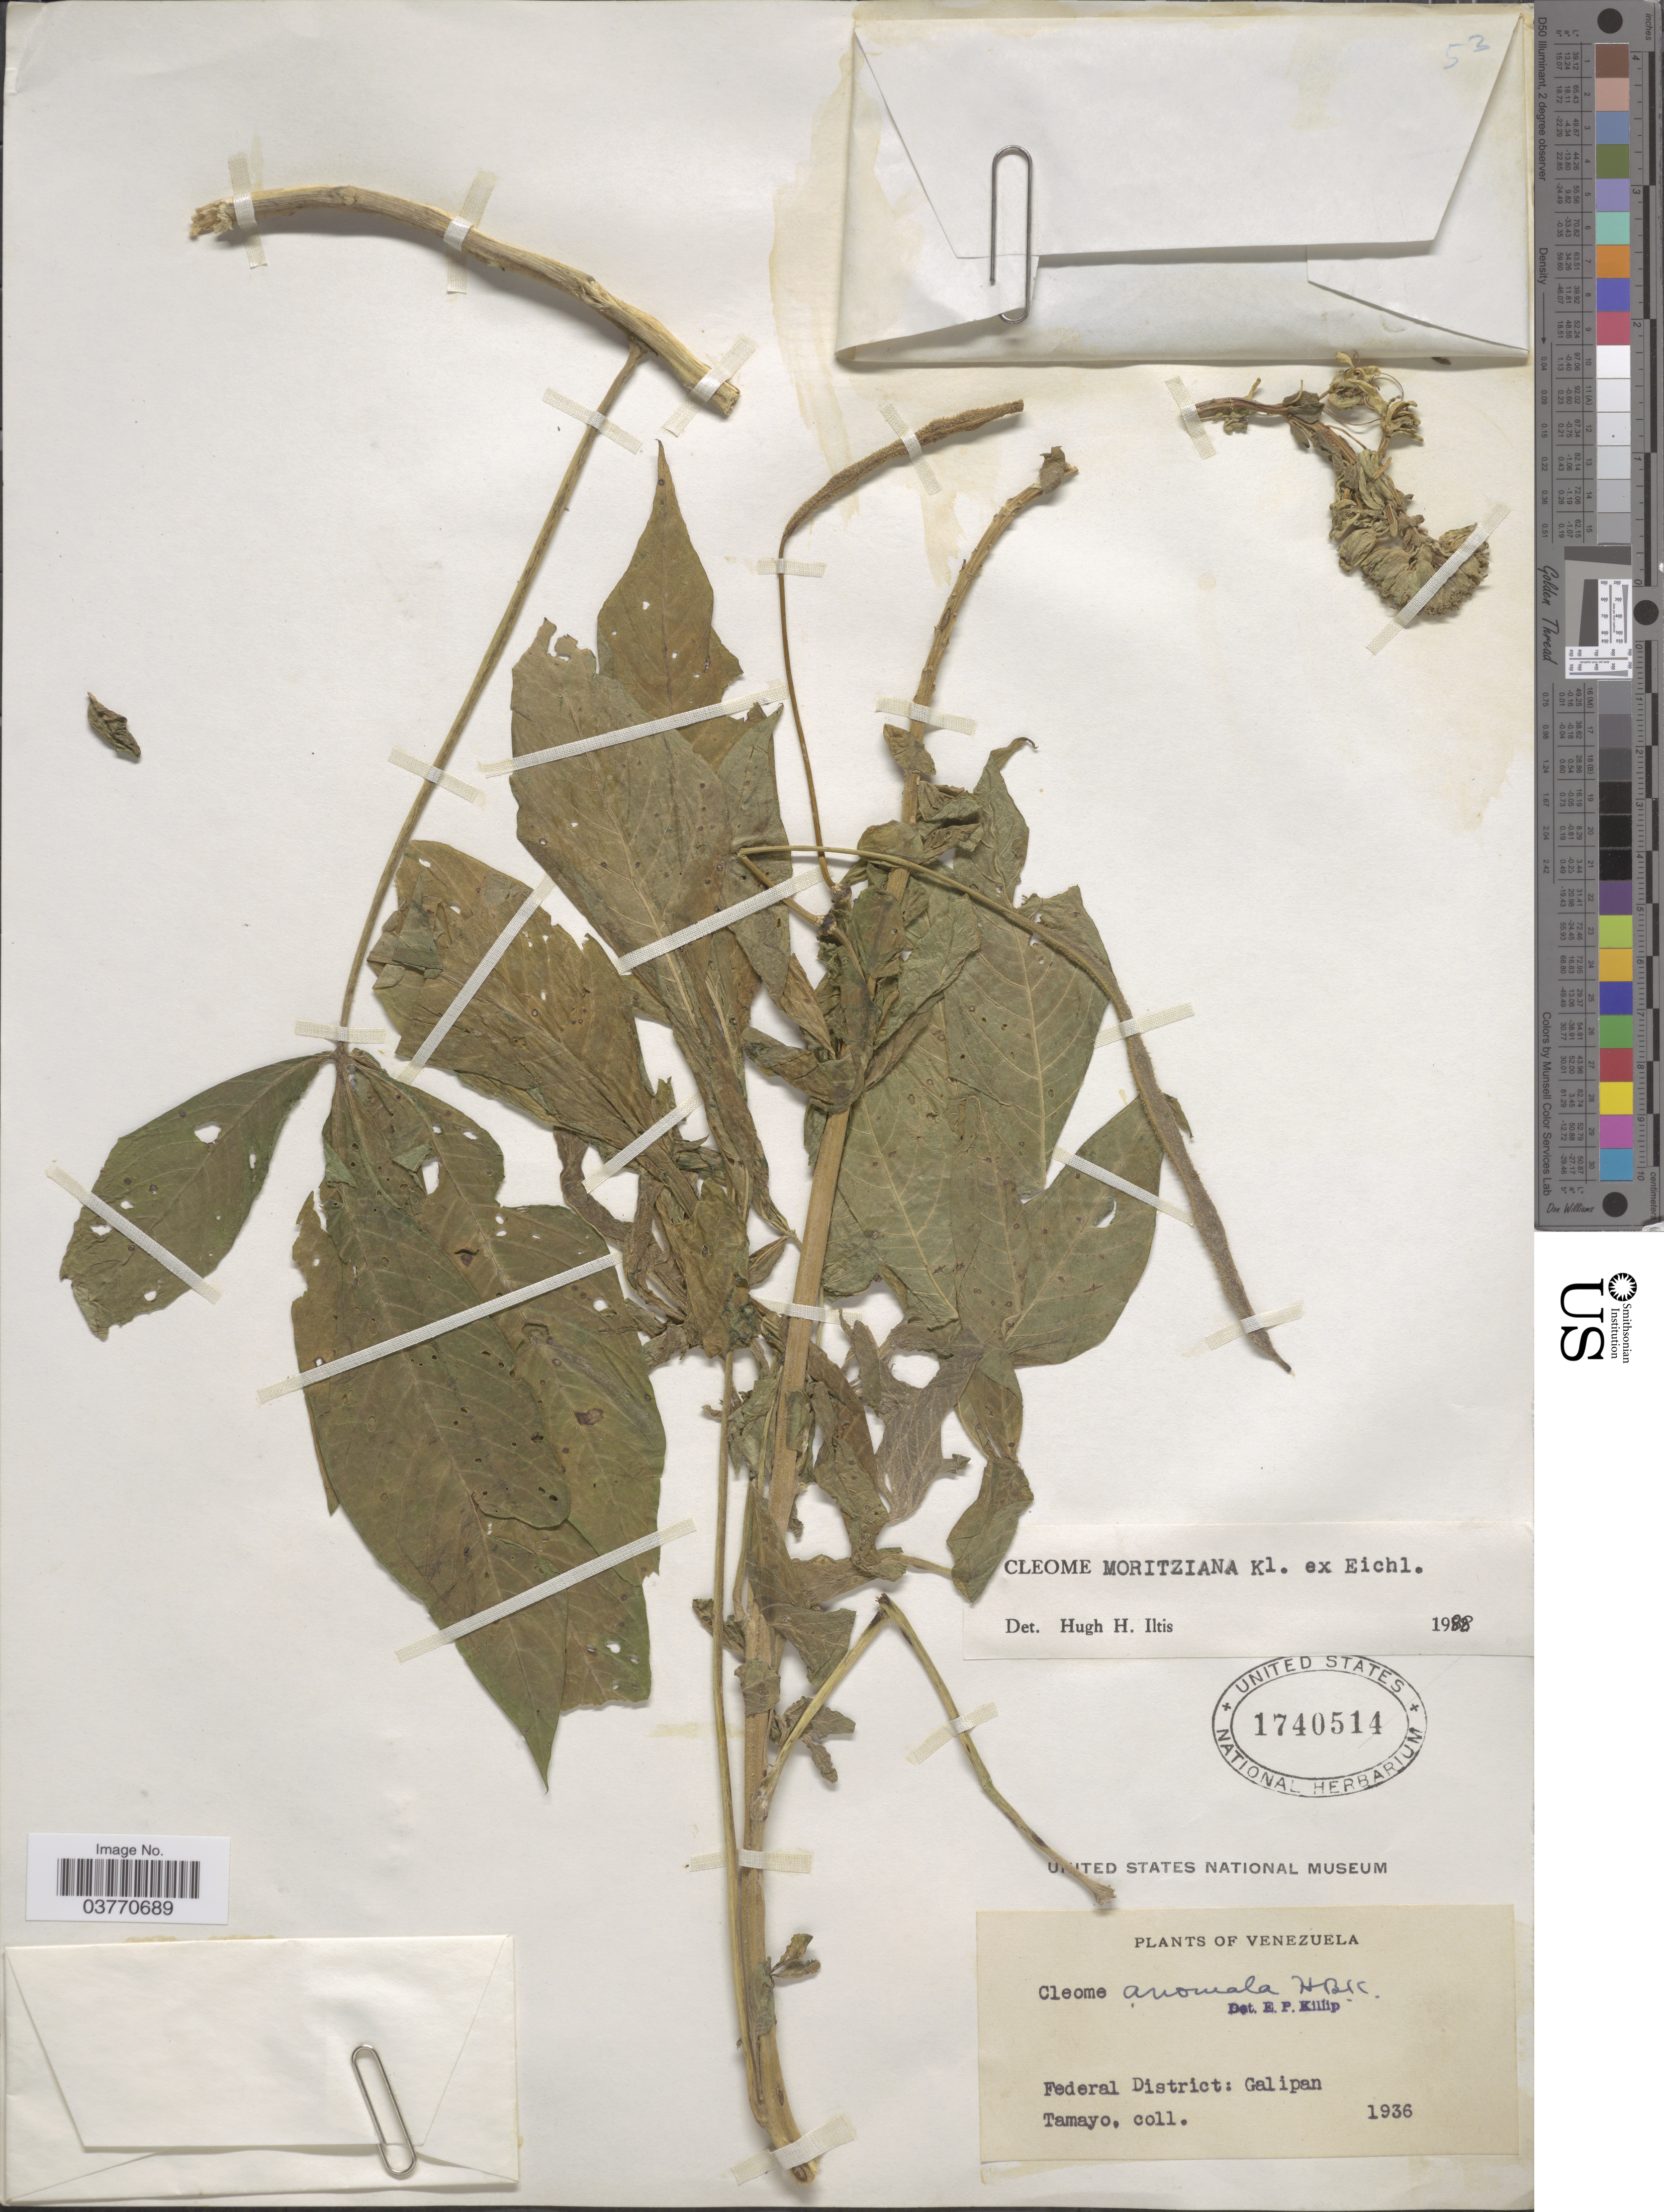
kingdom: Plantae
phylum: Tracheophyta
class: Magnoliopsida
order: Brassicales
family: Cleomaceae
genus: Andinocleome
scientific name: Andinocleome moritziana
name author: (Klotzsch ex Eichler) Iltis ex E.M. McGinty & Roalson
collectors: Tamayo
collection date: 1936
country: Venezuela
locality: Federal District: Galipan.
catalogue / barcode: US 1740514